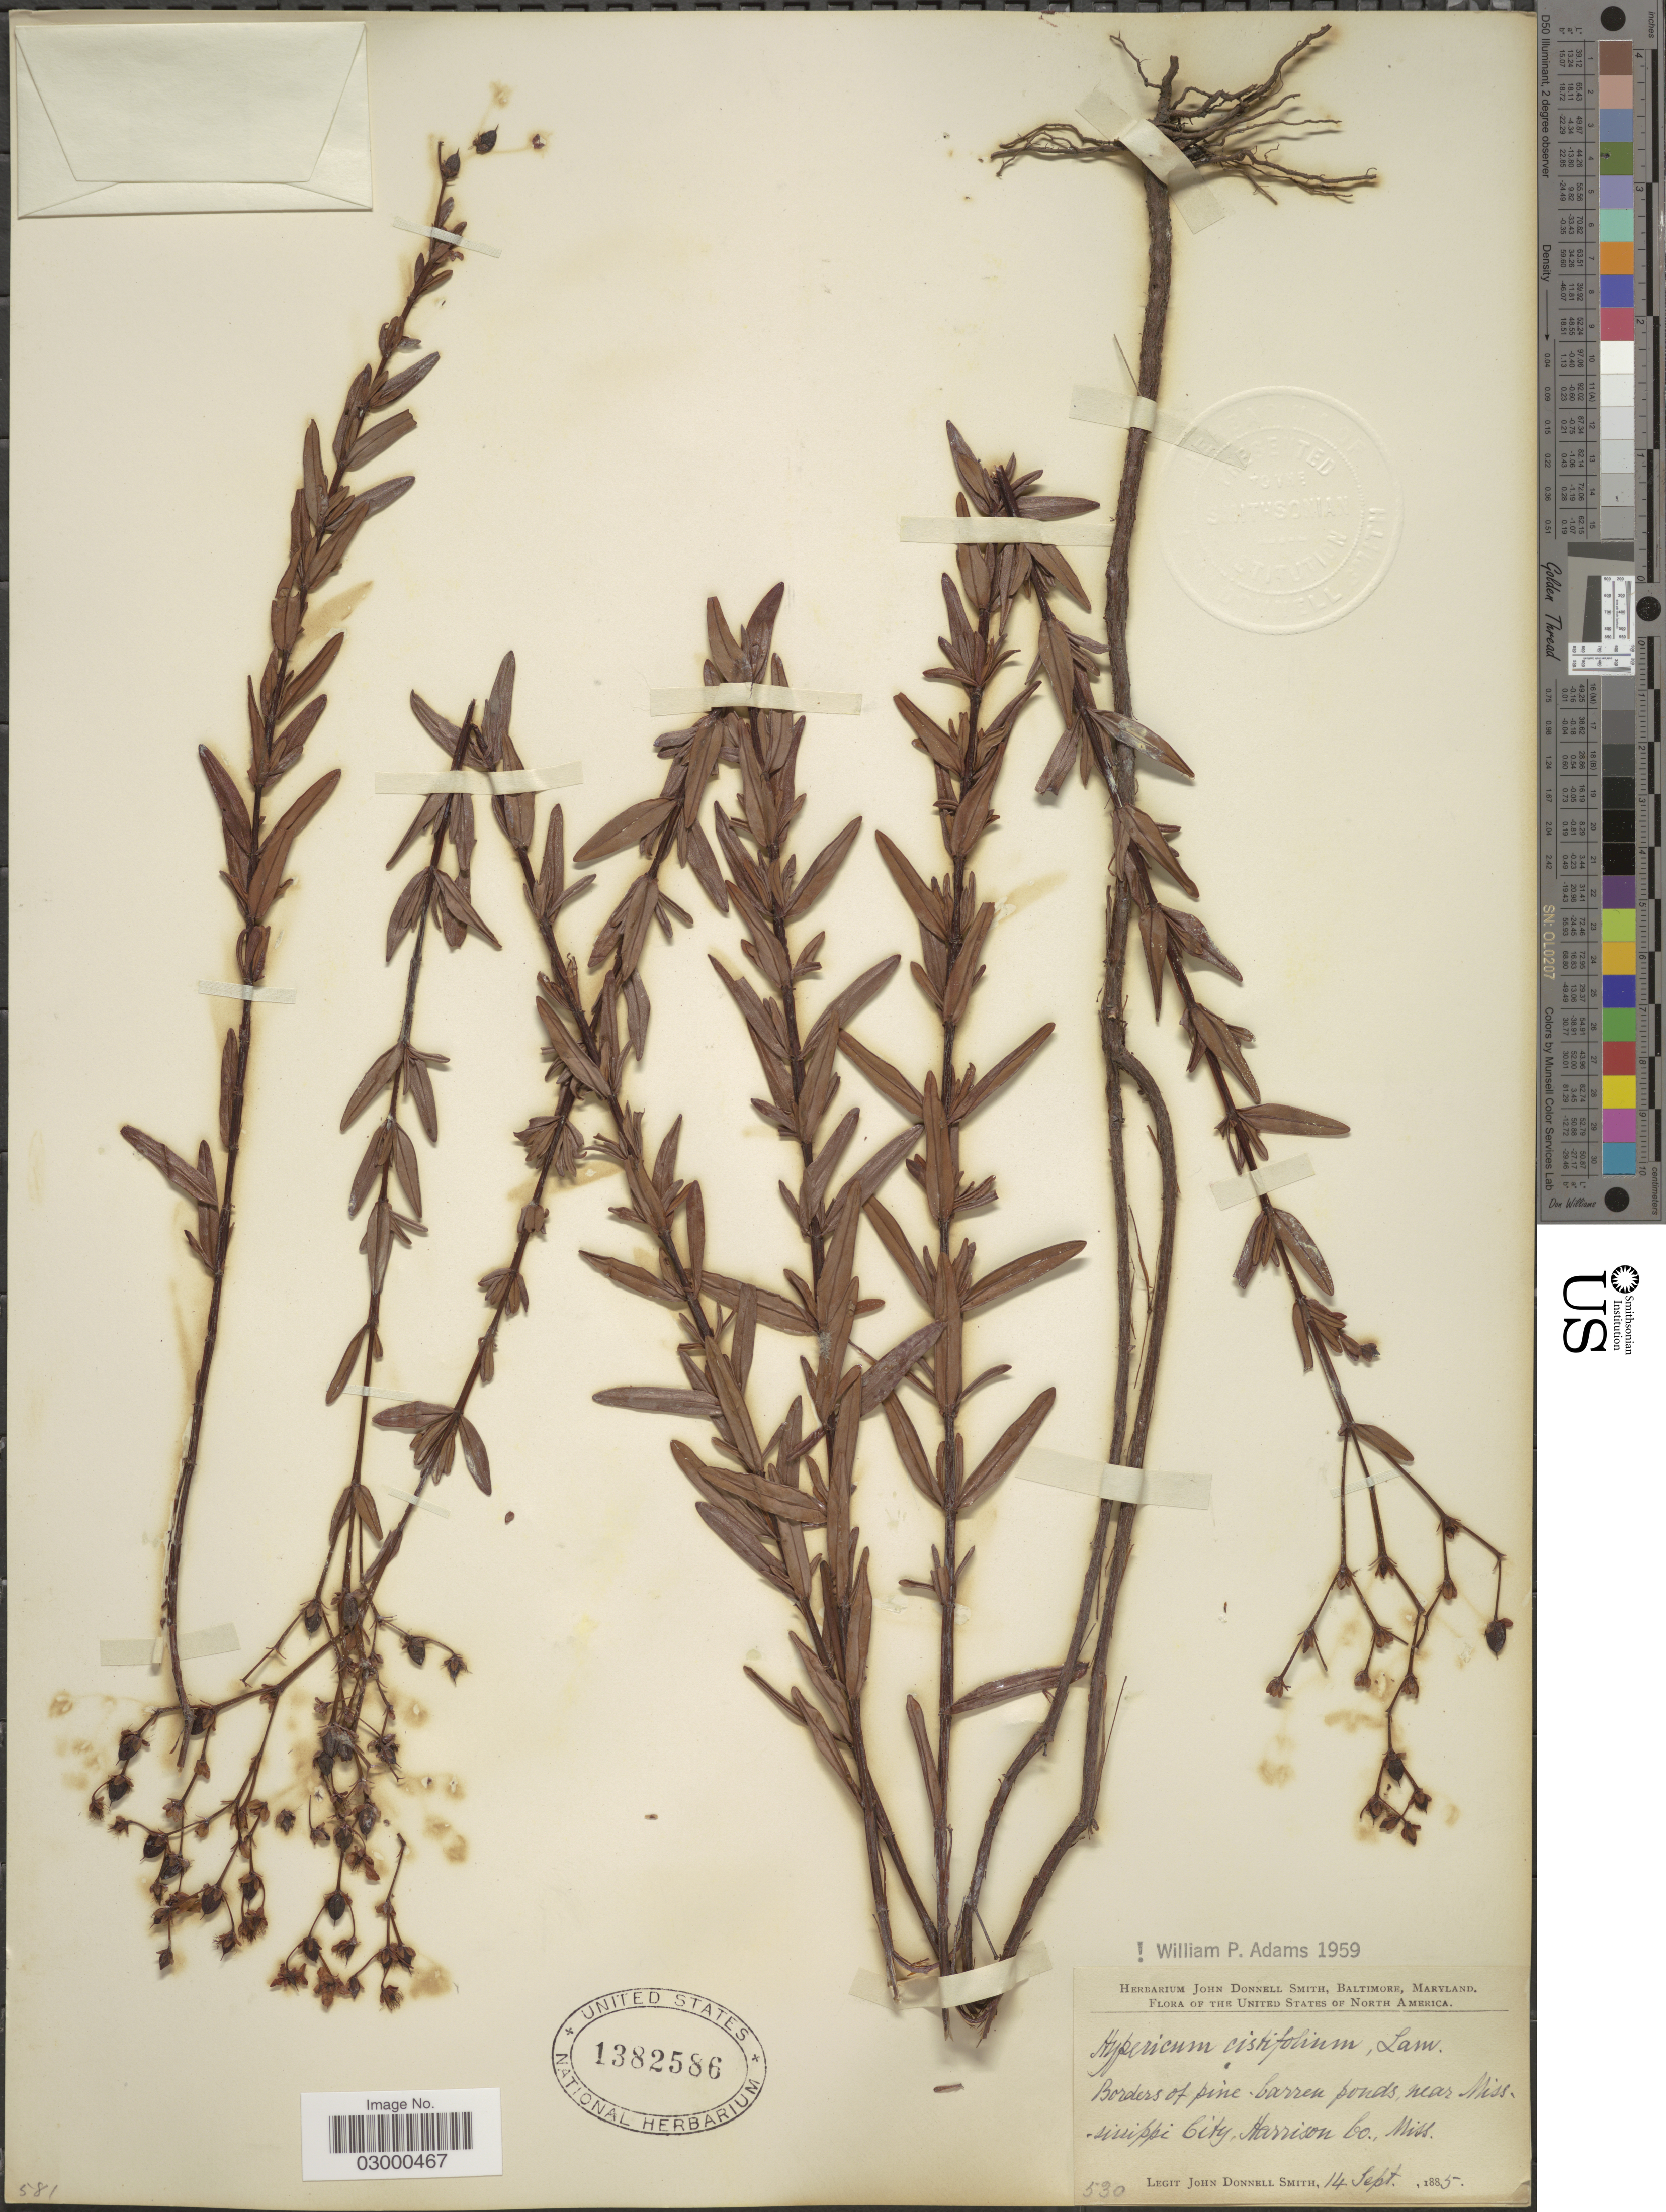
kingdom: Plantae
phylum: Tracheophyta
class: Magnoliopsida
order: Malpighiales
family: Hypericaceae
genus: Hypericum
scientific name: Hypericum cistifolium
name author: Lam.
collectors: J. Donnell Smith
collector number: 530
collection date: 1885-09-14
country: United States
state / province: Mississippi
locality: Near Mississippi City, Harrison Co.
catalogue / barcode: US 1382586